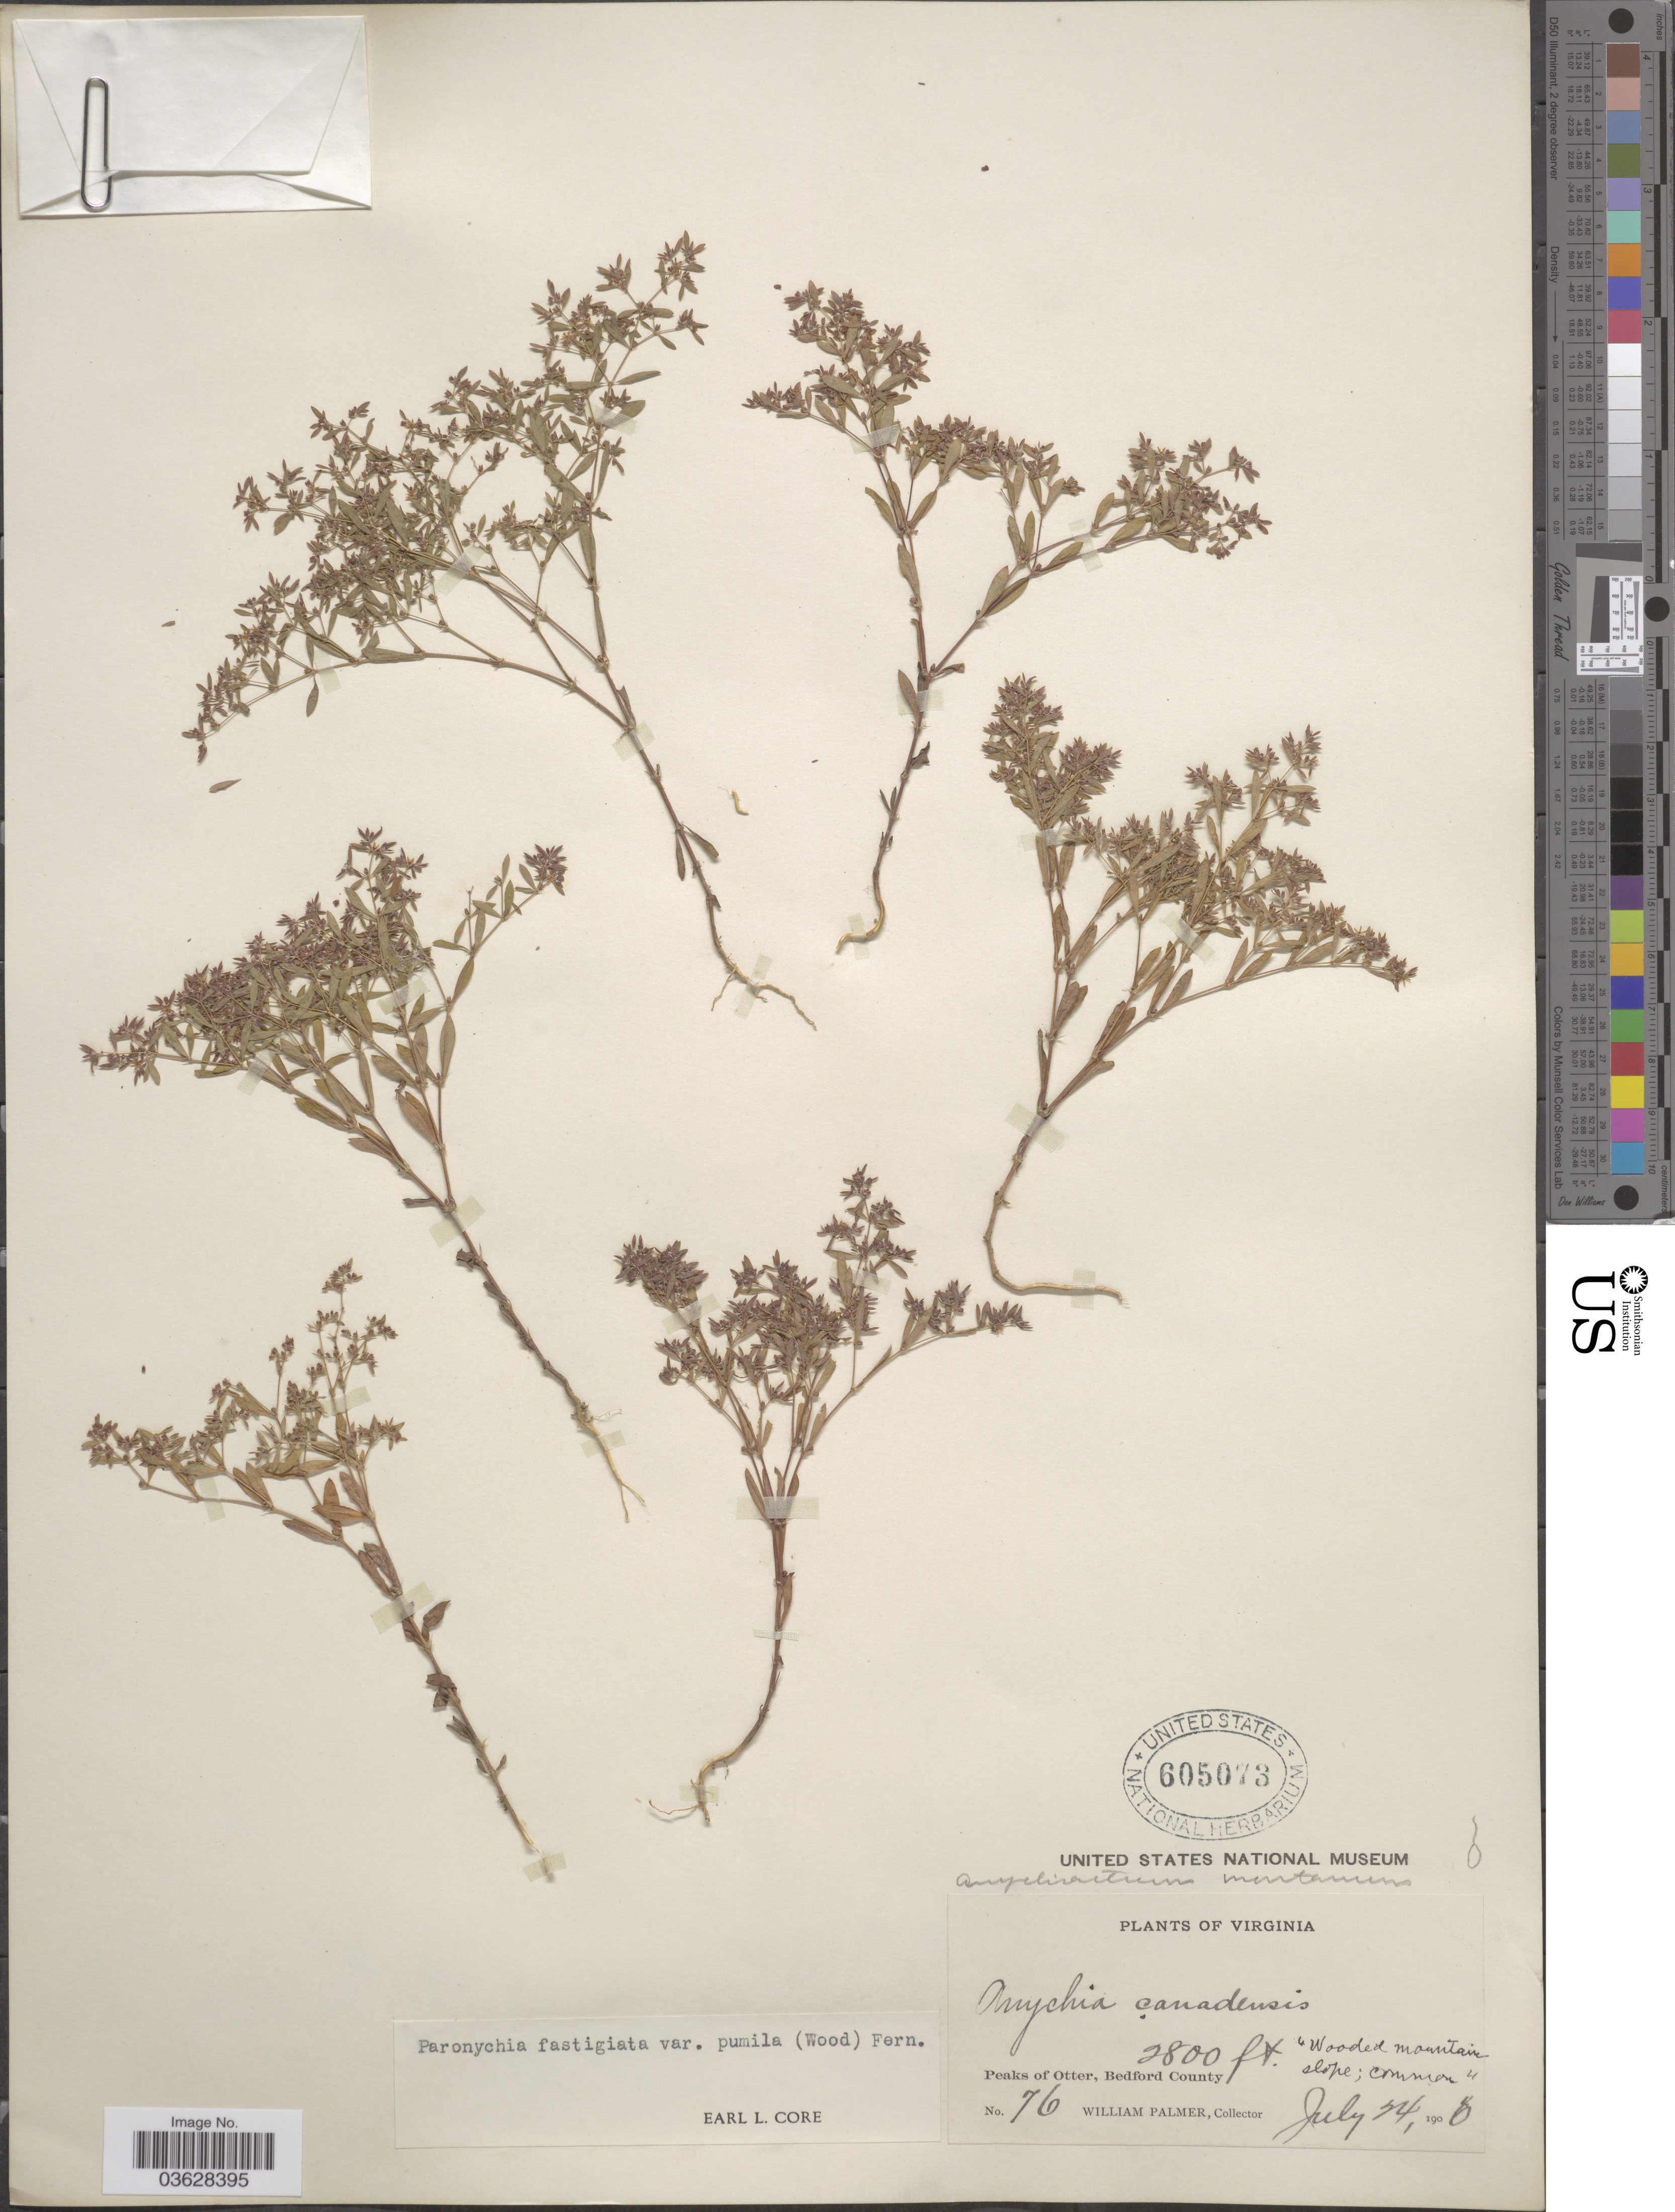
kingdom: Plantae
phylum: Tracheophyta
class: Magnoliopsida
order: Caryophyllales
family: Caryophyllaceae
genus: Paronychia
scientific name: Paronychia fastigiata var. pumila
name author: (Alph. Wood) Fernald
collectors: W. Palmer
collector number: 76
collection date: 1908-07-24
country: United States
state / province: Virginia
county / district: Bedford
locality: Peaks of Otter, Bedford County.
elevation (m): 853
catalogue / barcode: US 605073